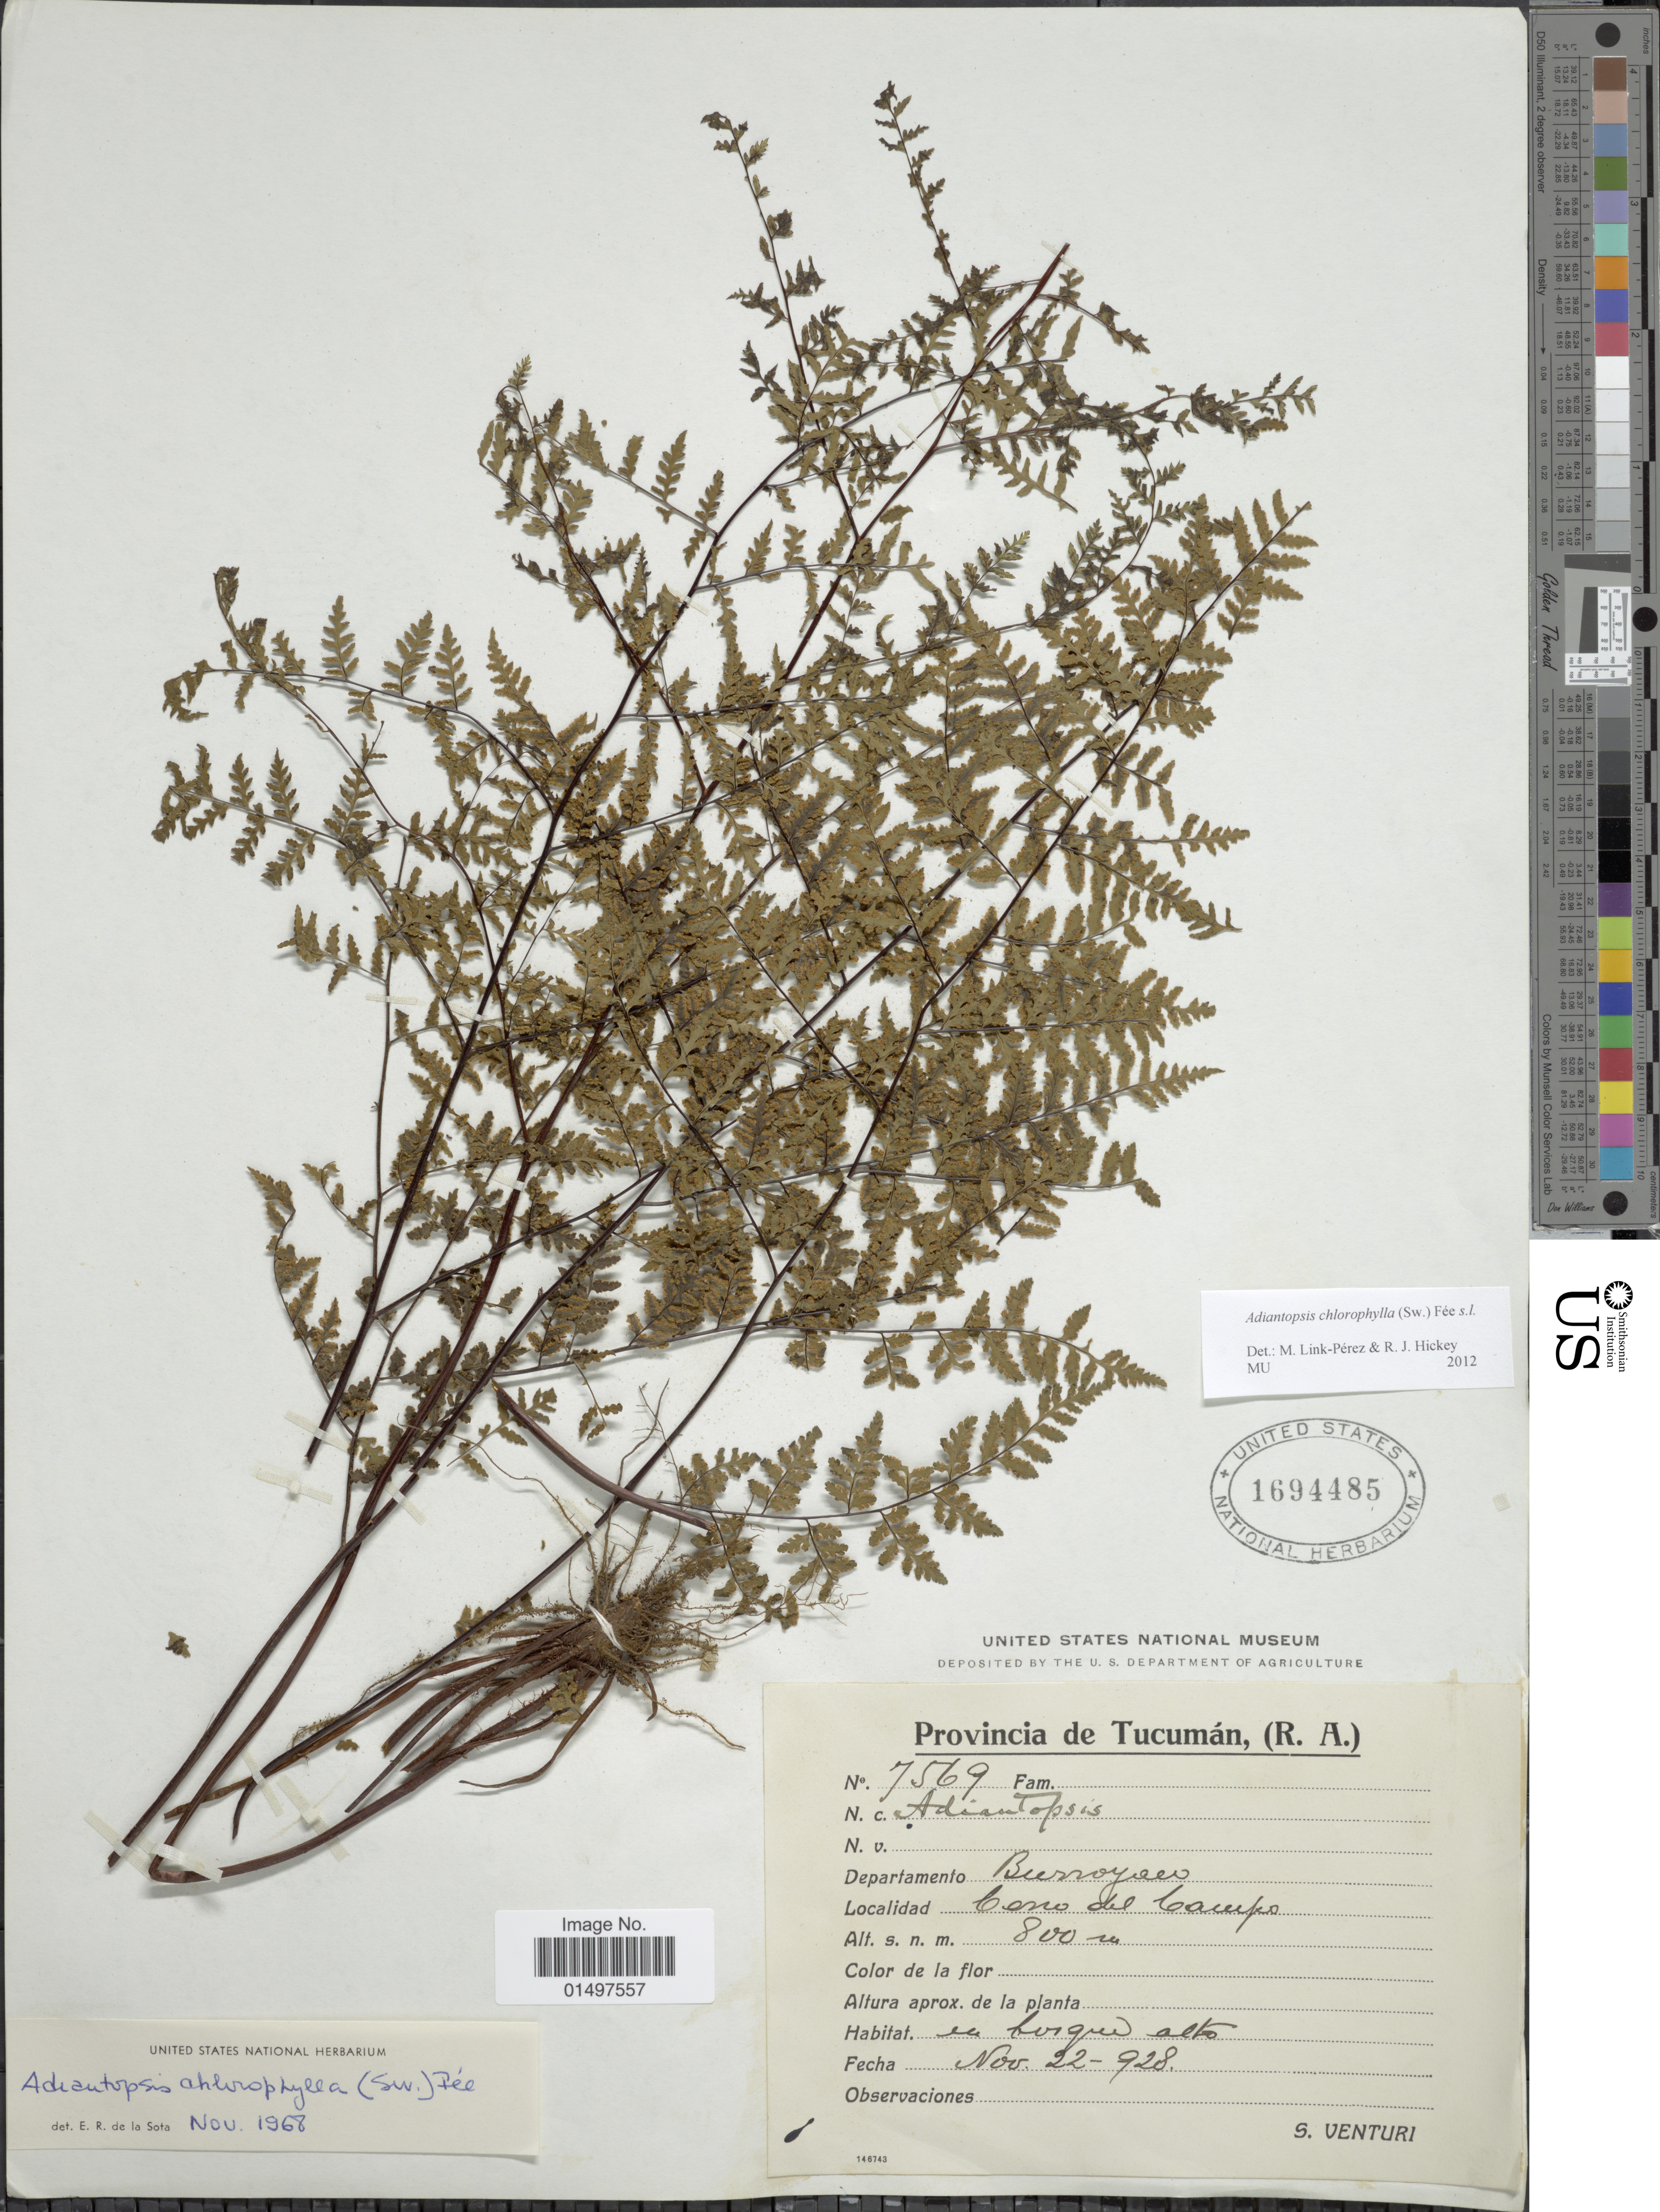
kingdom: Plantae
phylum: Tracheophyta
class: Polypodiopsida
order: Polypodiales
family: Pteridaceae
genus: Adiantopsis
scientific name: Adiantopsis chlorophylla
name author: (Sw.) Fée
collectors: S. Venturi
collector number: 7569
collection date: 1928-11-22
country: Argentina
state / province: Tucuman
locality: Provincia de Tucuman, (R. A.) Departamento Bunoyaco. Cerro del Campo.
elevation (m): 800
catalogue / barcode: US 1694485